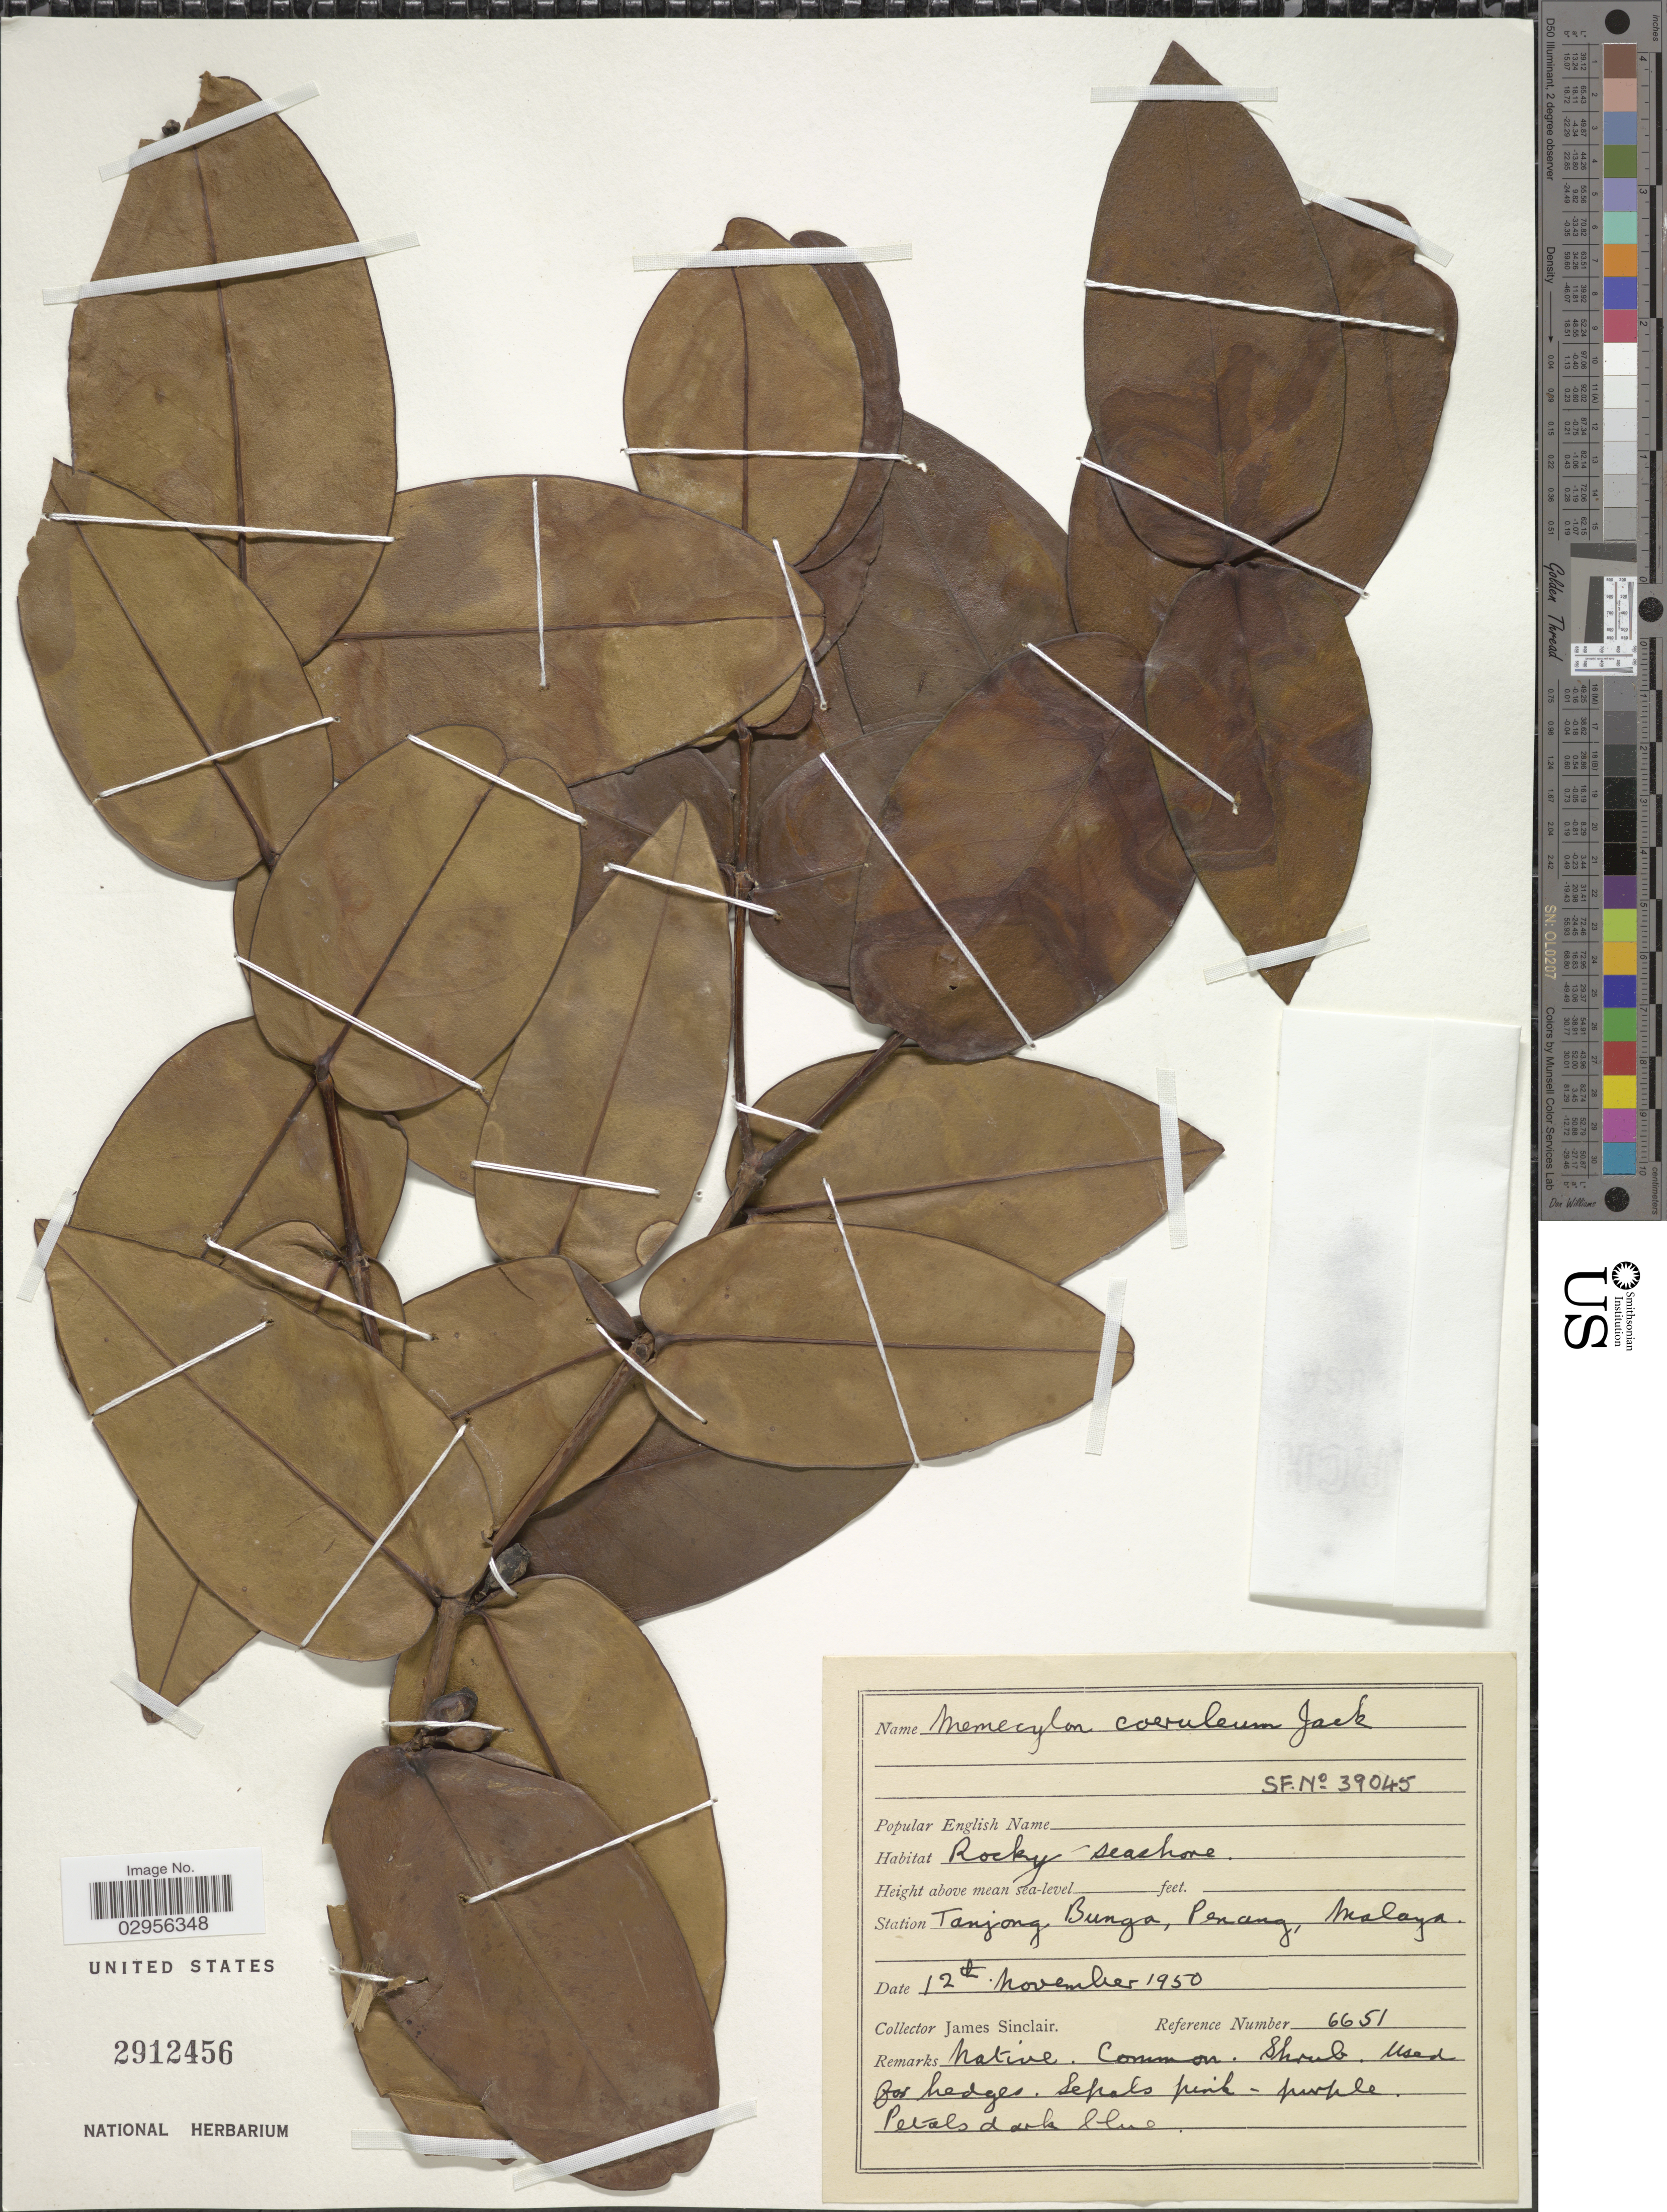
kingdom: Plantae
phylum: Tracheophyta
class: Magnoliopsida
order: Myrtales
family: Melastomataceae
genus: Memecylon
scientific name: Memecylon coeruleum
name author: Jack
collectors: J. Sinclair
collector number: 6651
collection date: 1950-11-12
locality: Station Tanjong Bunga, Penang, Malaya.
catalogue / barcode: US 2912456